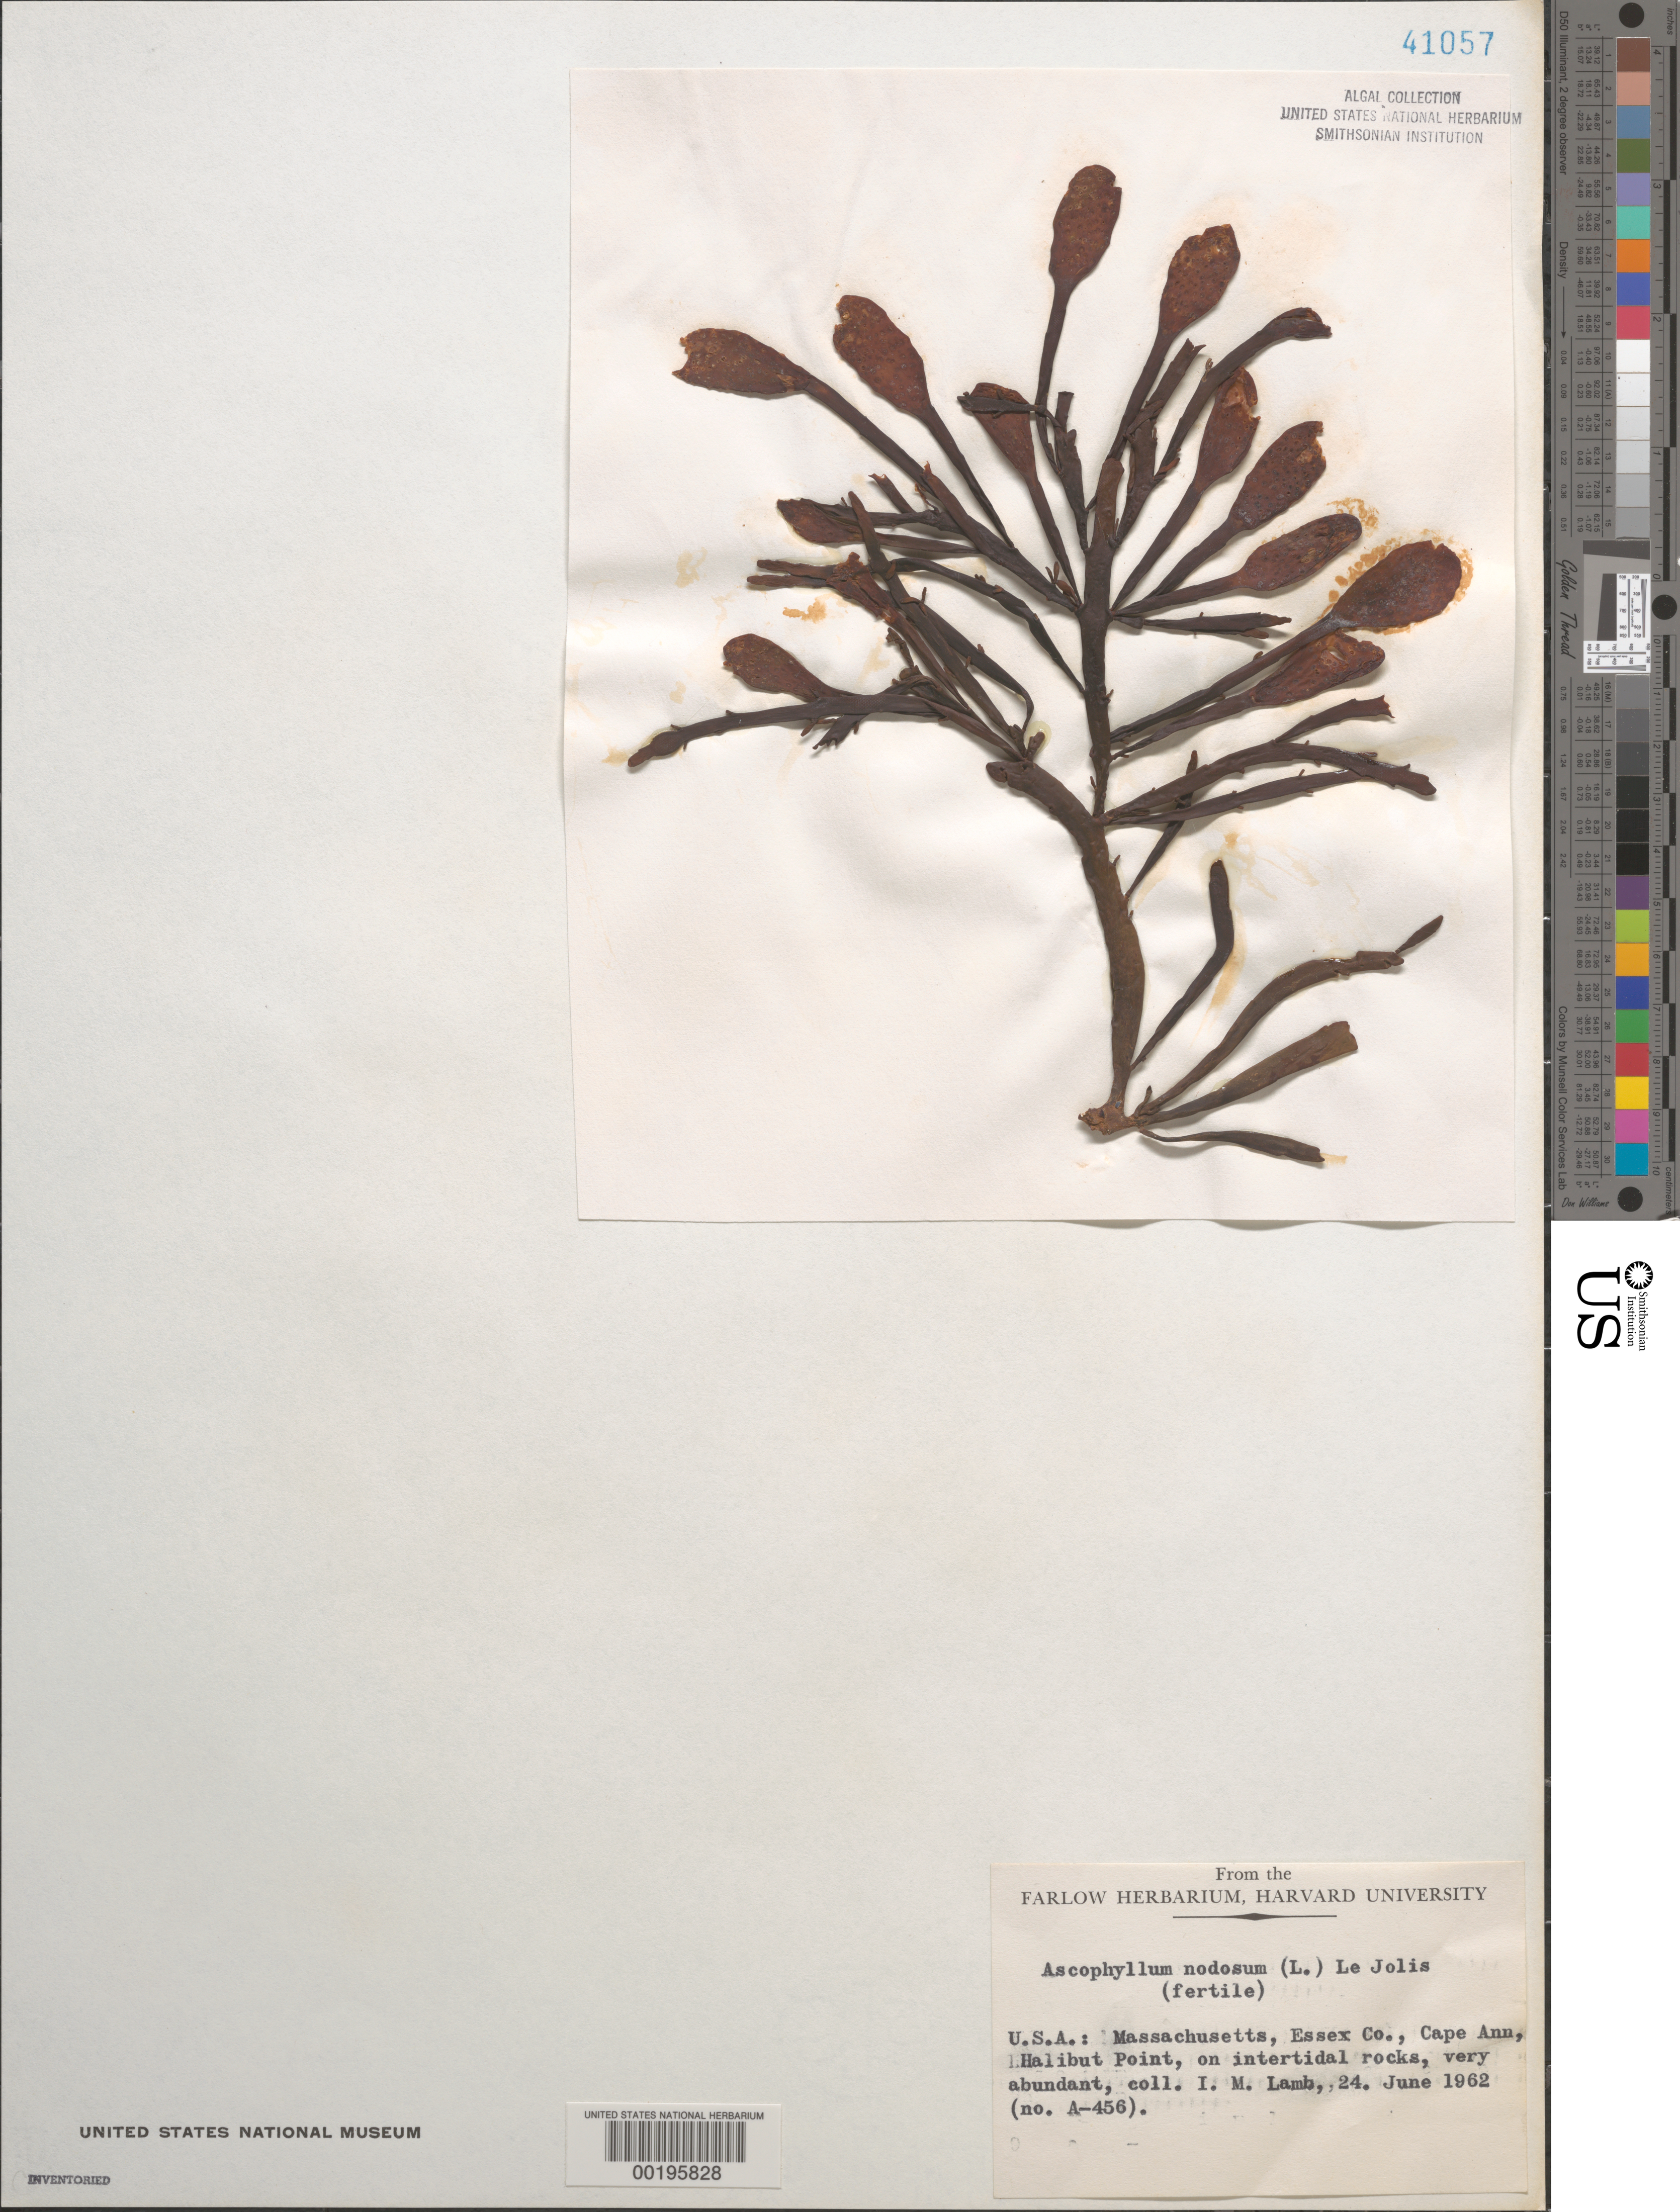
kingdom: Chromista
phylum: Ochrophyta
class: Phaeophyceae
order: Fucales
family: Fucaceae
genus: Ascophyllum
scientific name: Ascophyllum nodosum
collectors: I. M. Lamb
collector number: A-456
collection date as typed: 24 Jun 1962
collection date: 1962-06-24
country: United States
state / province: Massachusetts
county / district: Essex County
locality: Halibut Point, Cape Ann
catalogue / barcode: US 41057